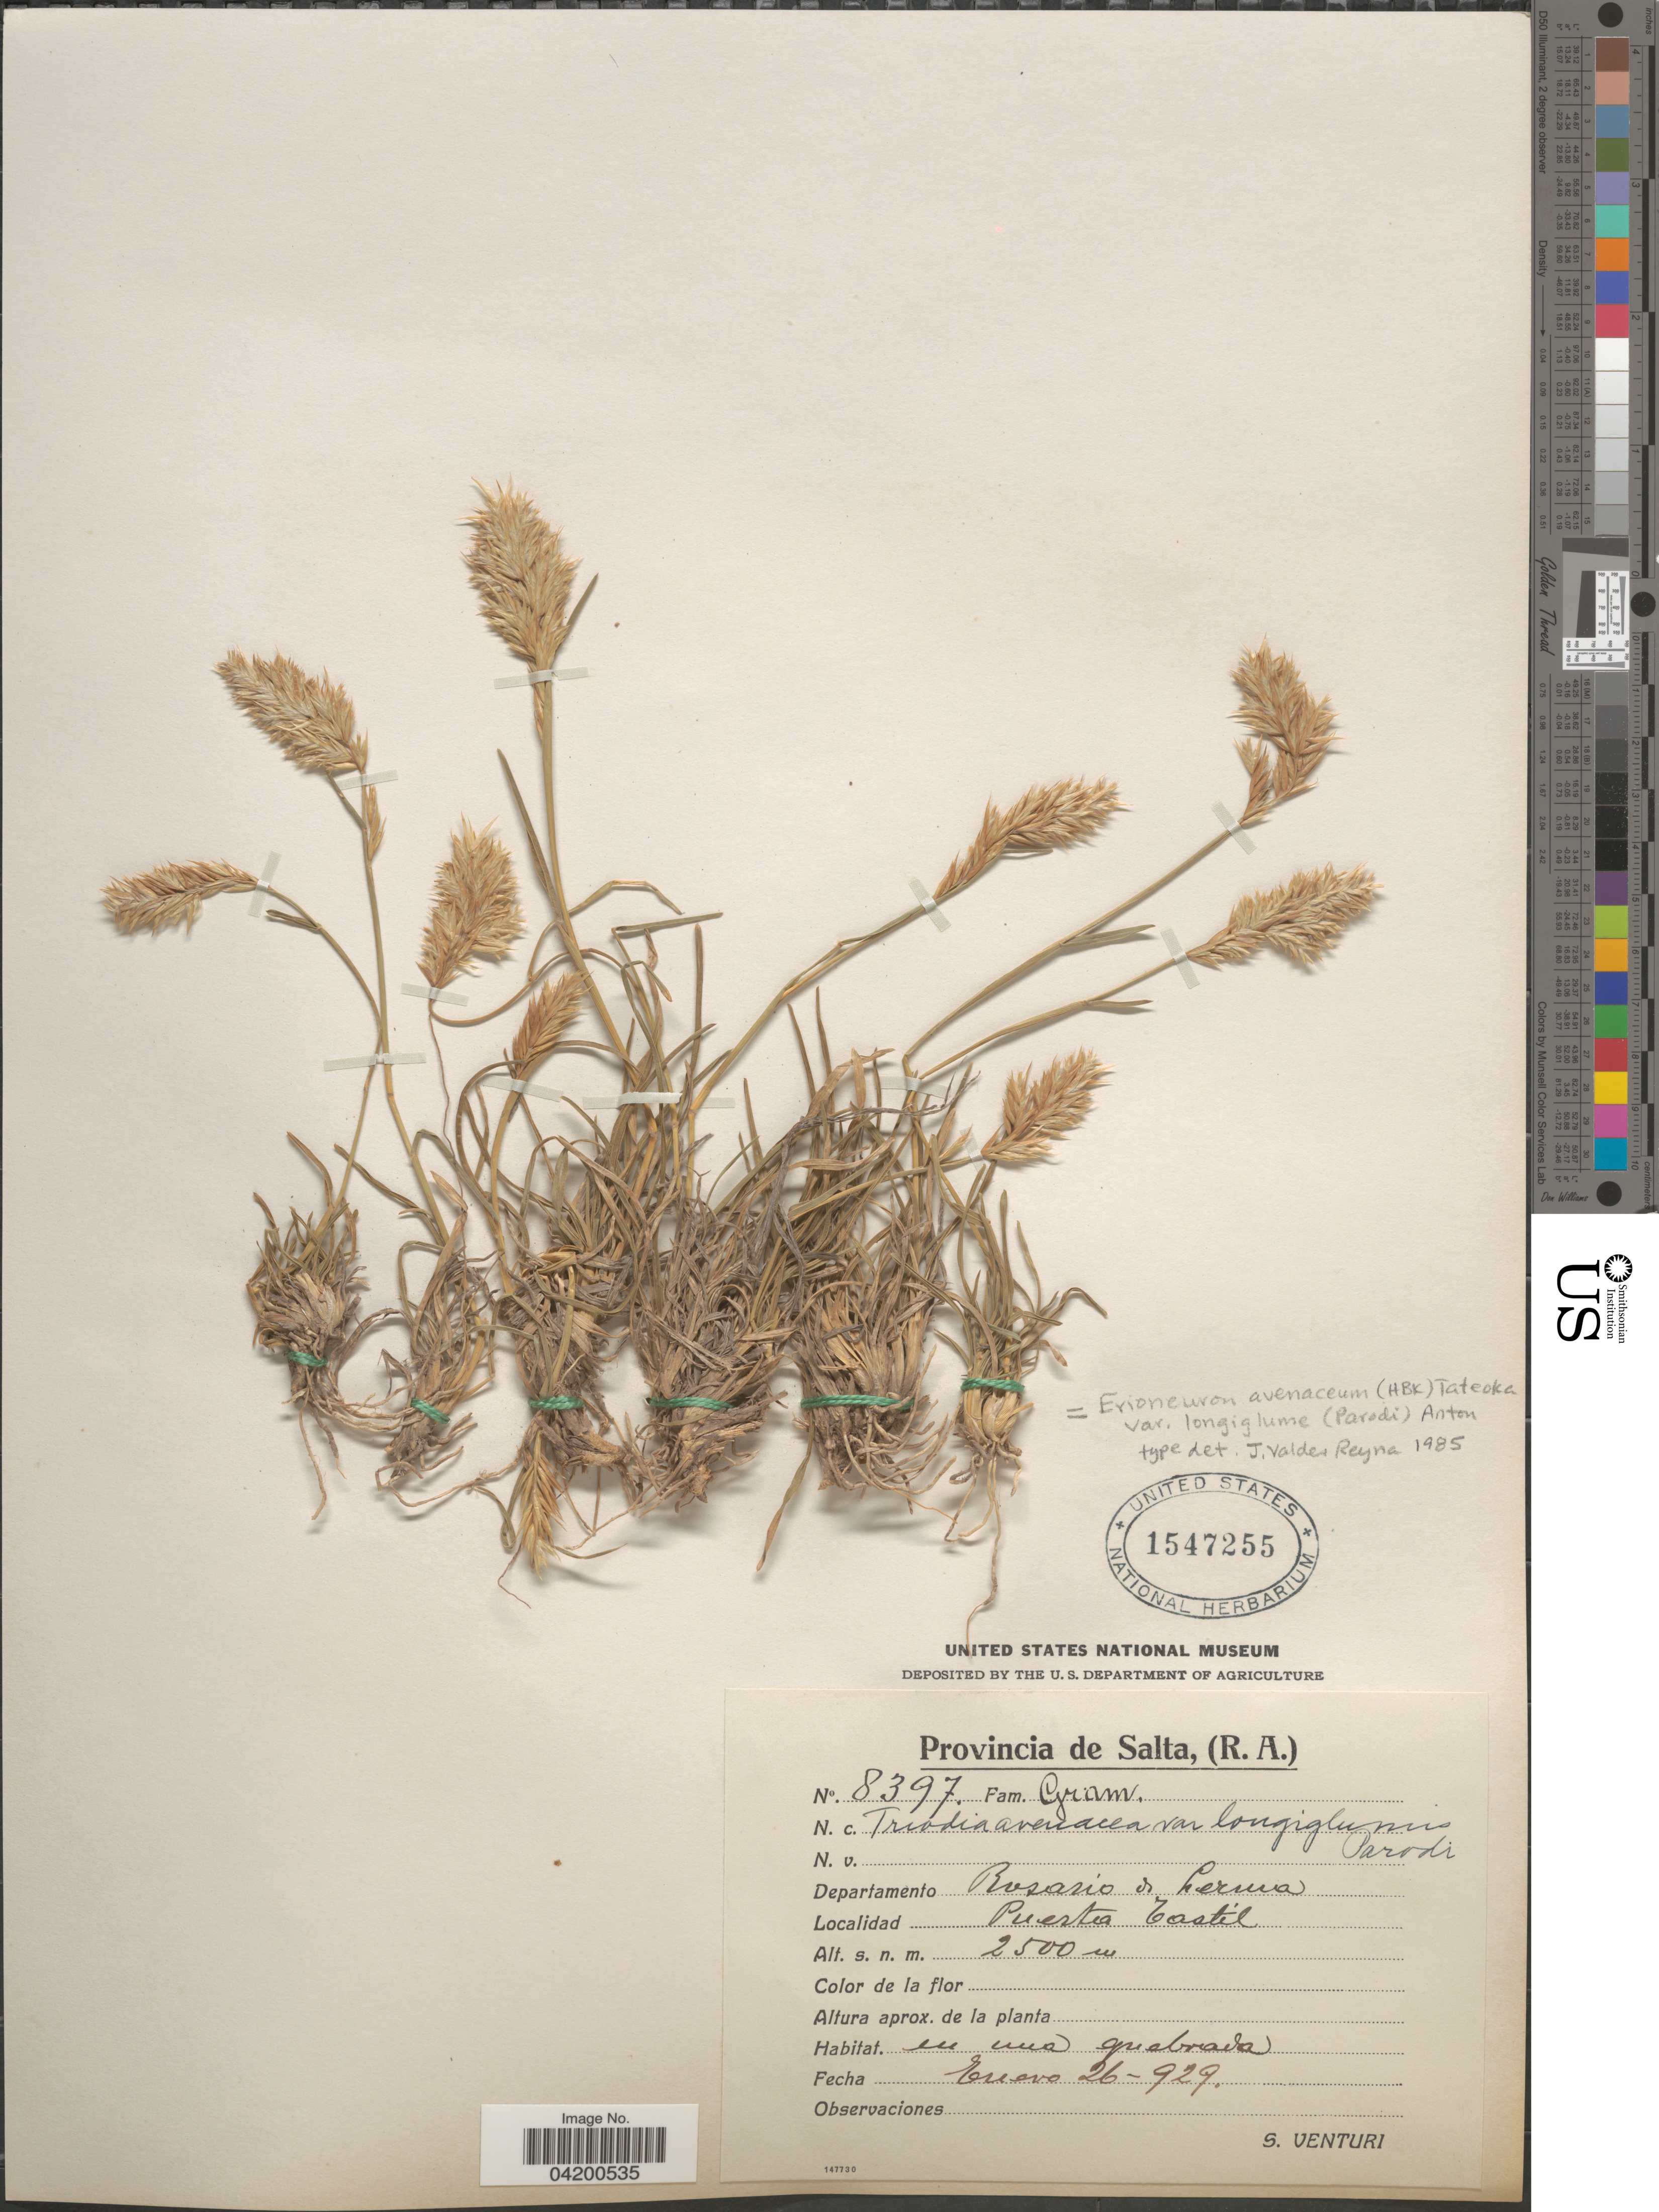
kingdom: Plantae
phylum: Tracheophyta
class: Liliopsida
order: Poales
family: Poaceae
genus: Erioneuron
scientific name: Erioneuron avenaceum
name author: (Kunth) Tateoka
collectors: S. Venturi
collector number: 8397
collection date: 1929-01-26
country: Argentina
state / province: Salta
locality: Departamento Rosario de Lerma. Puerta Tastil.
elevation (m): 2500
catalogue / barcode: US 1547255